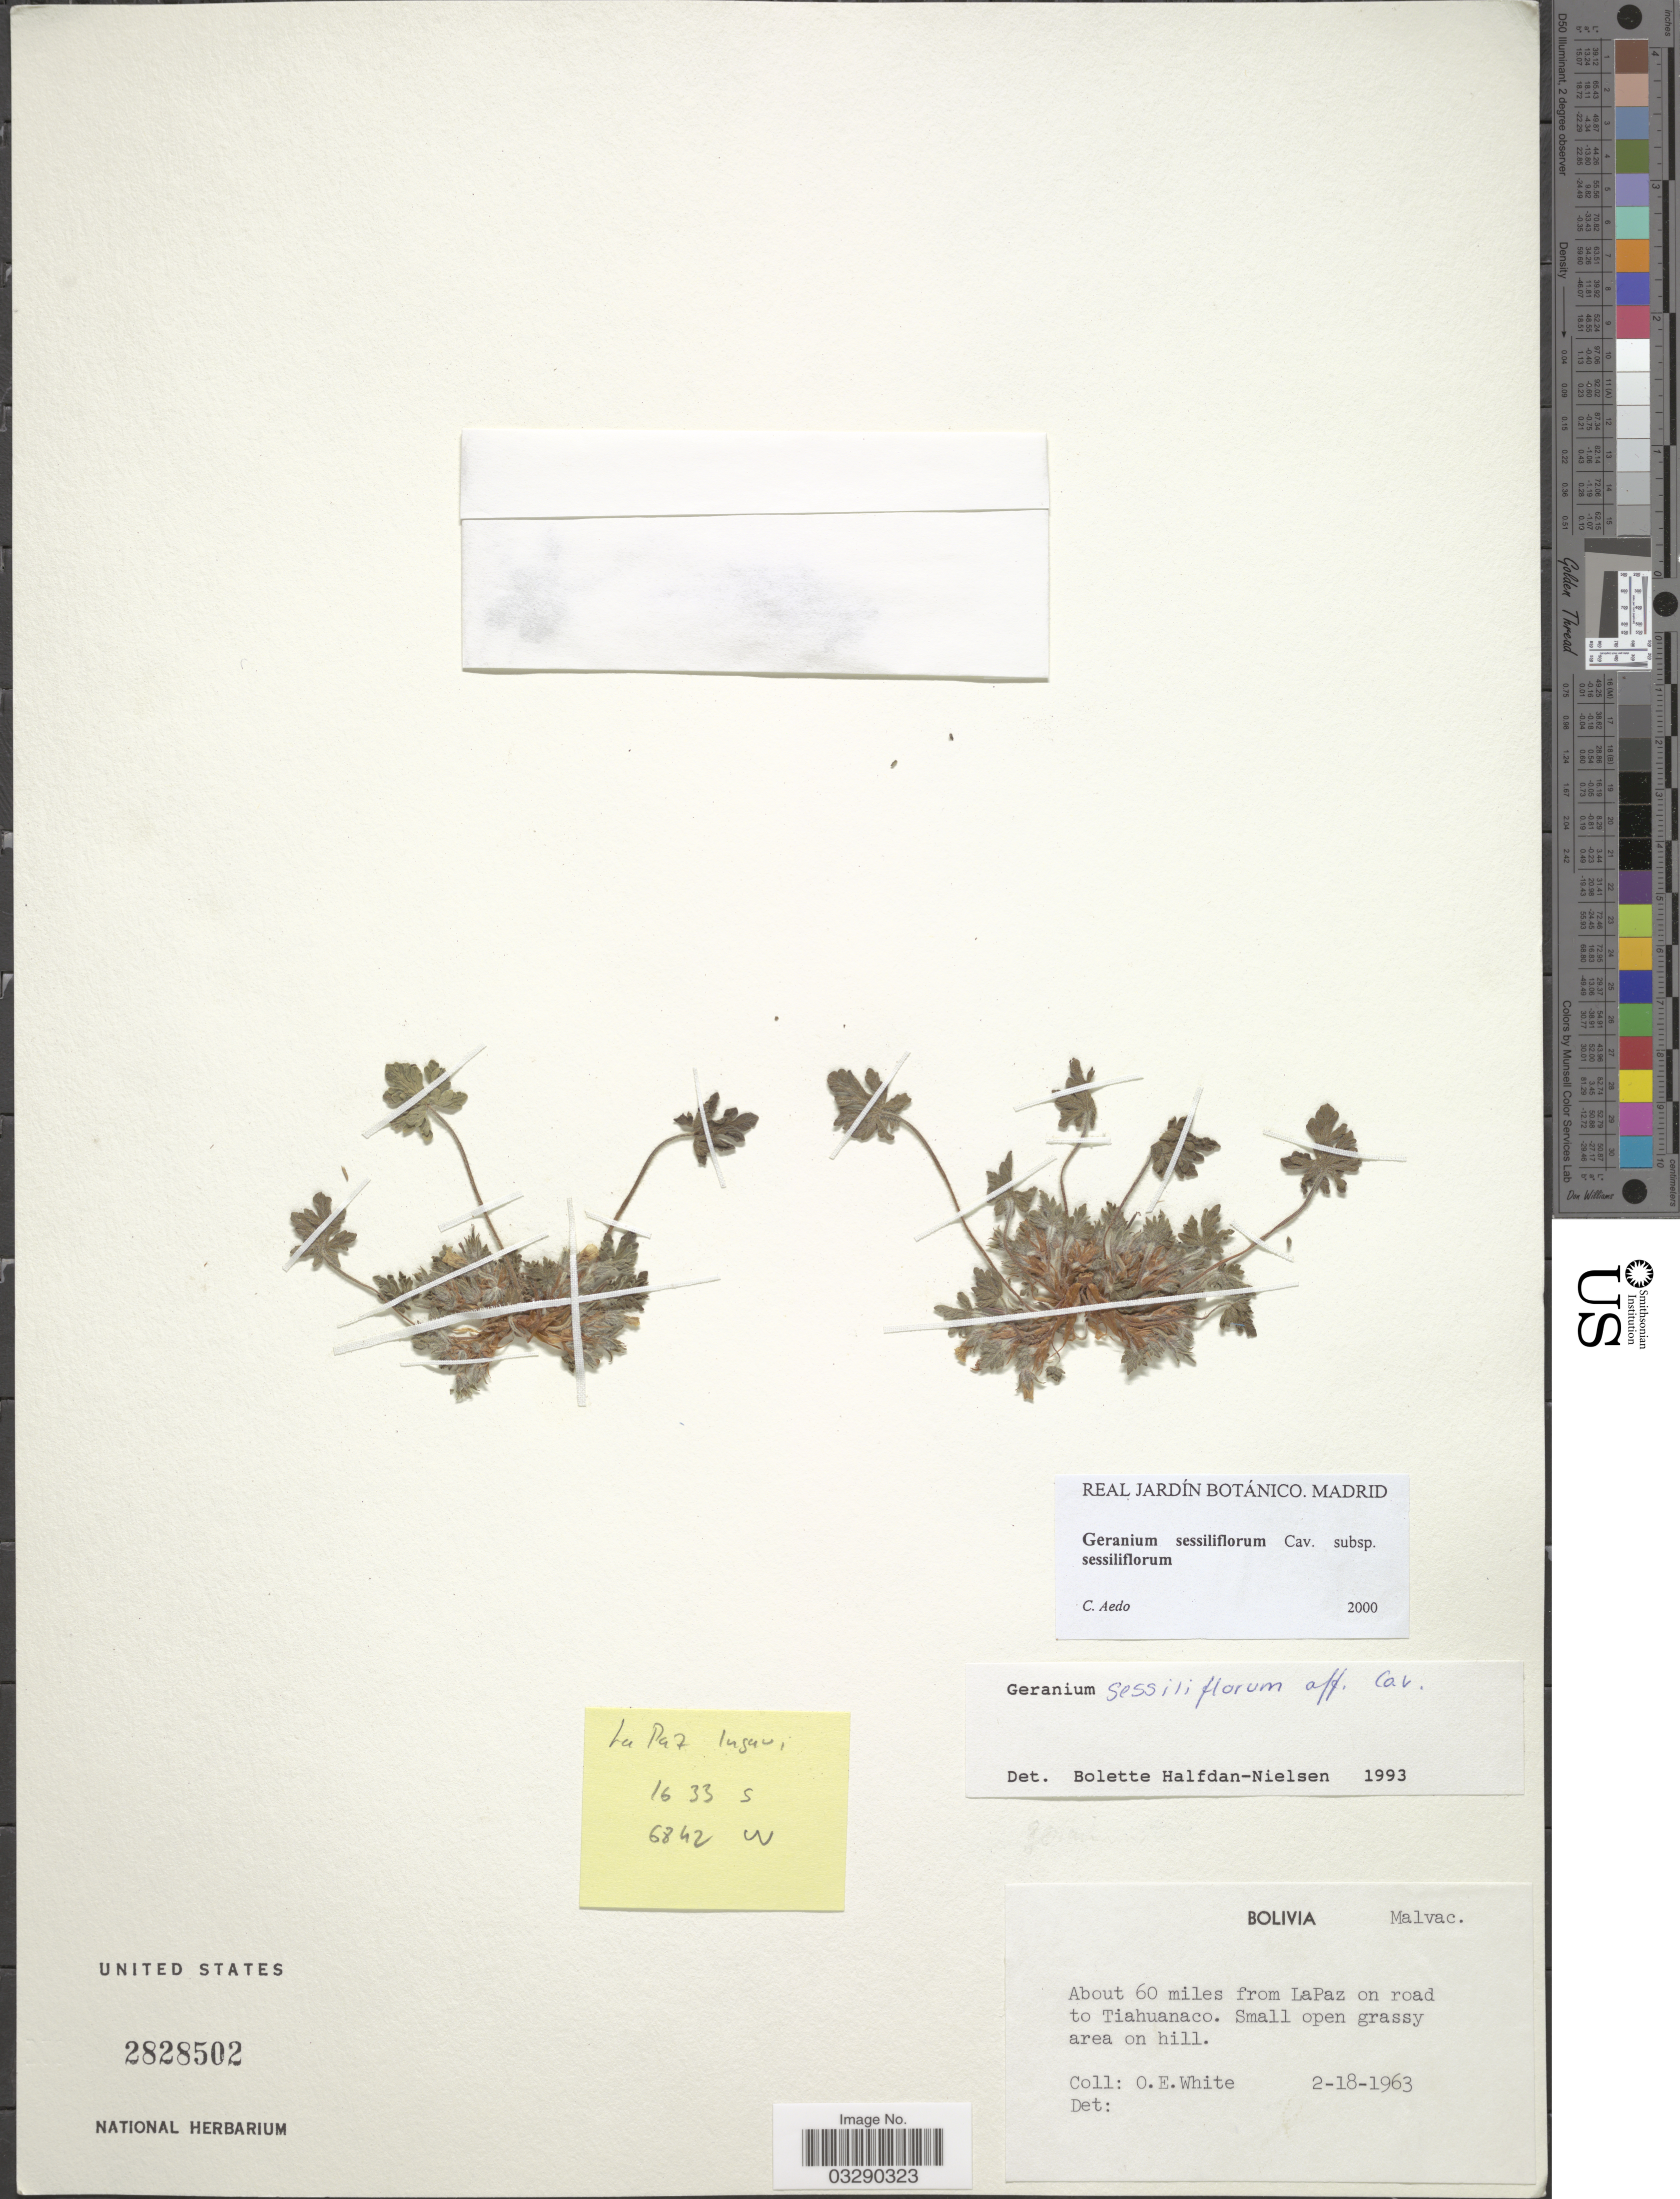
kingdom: Plantae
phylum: Tracheophyta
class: Magnoliopsida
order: Geraniales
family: Geraniaceae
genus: Geranium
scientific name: Geranium sessiliflorum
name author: Cav.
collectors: O. E. White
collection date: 1963-02-18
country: Bolivia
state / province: La Paz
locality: About 60 miles from LaPaz on road to Tiahuanaco.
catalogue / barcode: US 2828502